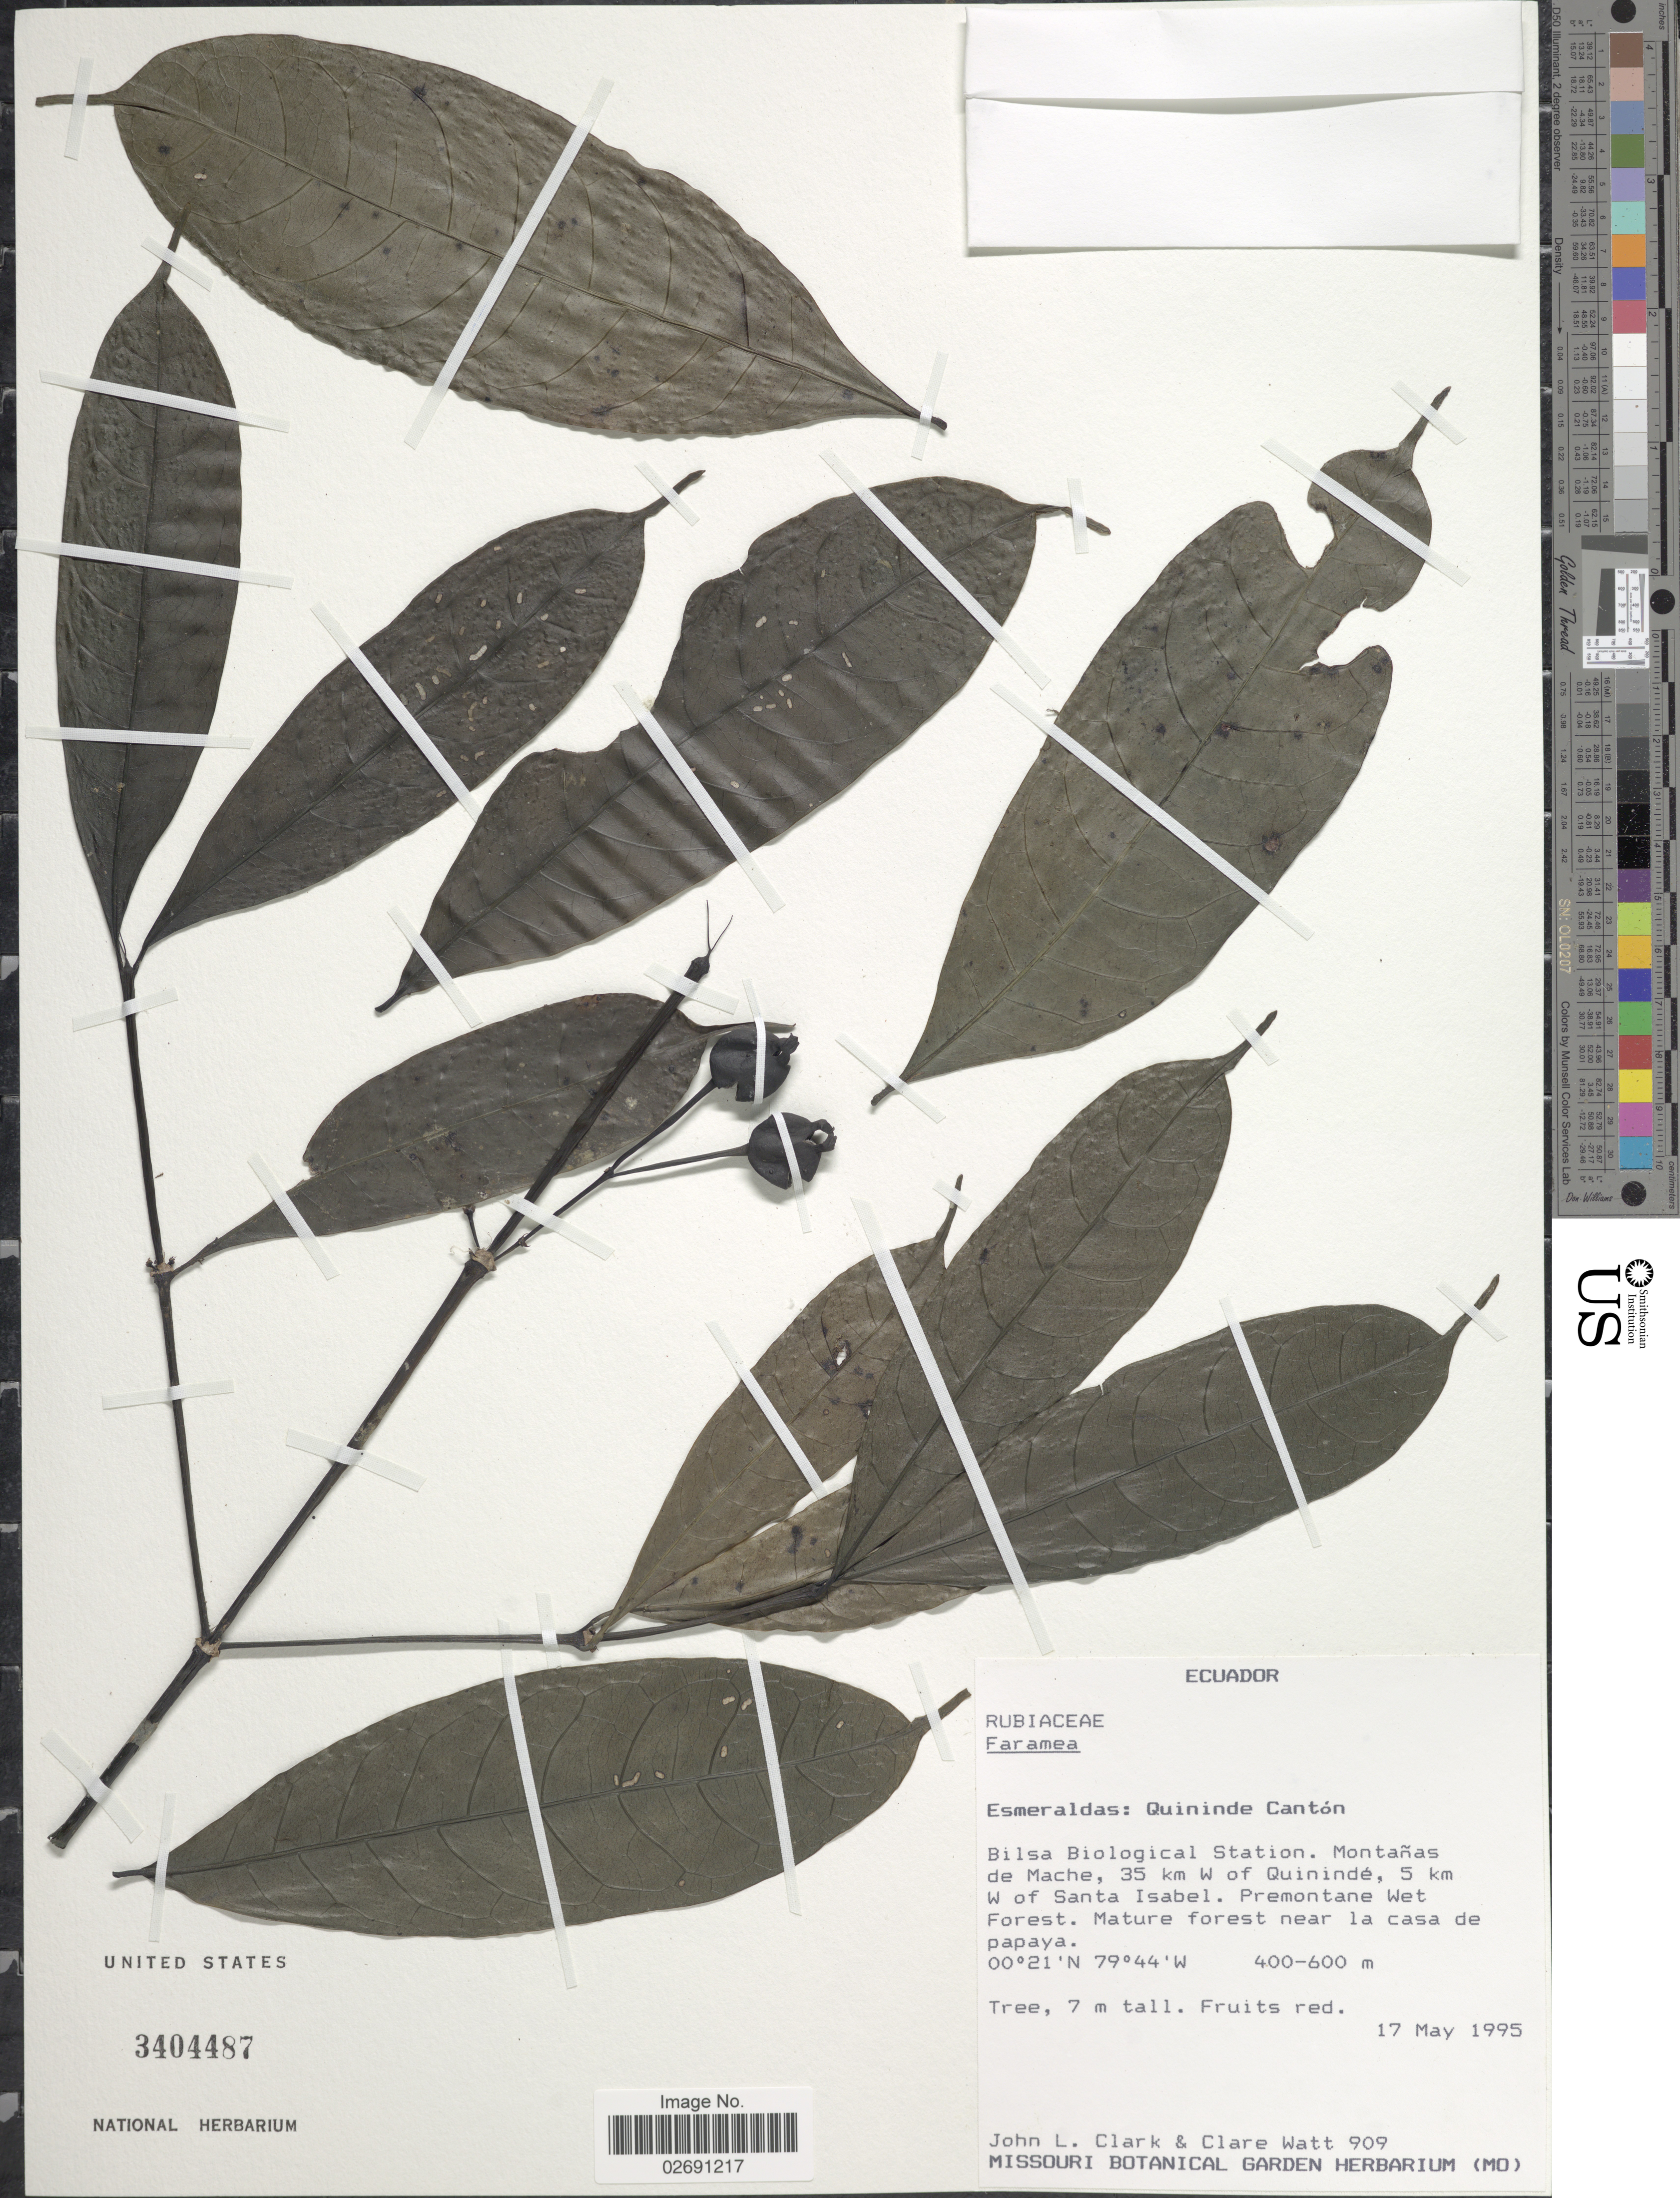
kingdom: Plantae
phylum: Tracheophyta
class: Magnoliopsida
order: Gentianales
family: Rubiaceae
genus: Faramea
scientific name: Faramea sp.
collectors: J. L. Clark & C. Watt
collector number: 909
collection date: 1995-05-17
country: Ecuador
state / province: Esmeraldas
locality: Quininde Canton, Bilsa Biological Station, Montanes de Mache, 35 km W of Quininde, 5 km W of Santa Isabel, premontane wet forest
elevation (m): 400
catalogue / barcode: US 3404487